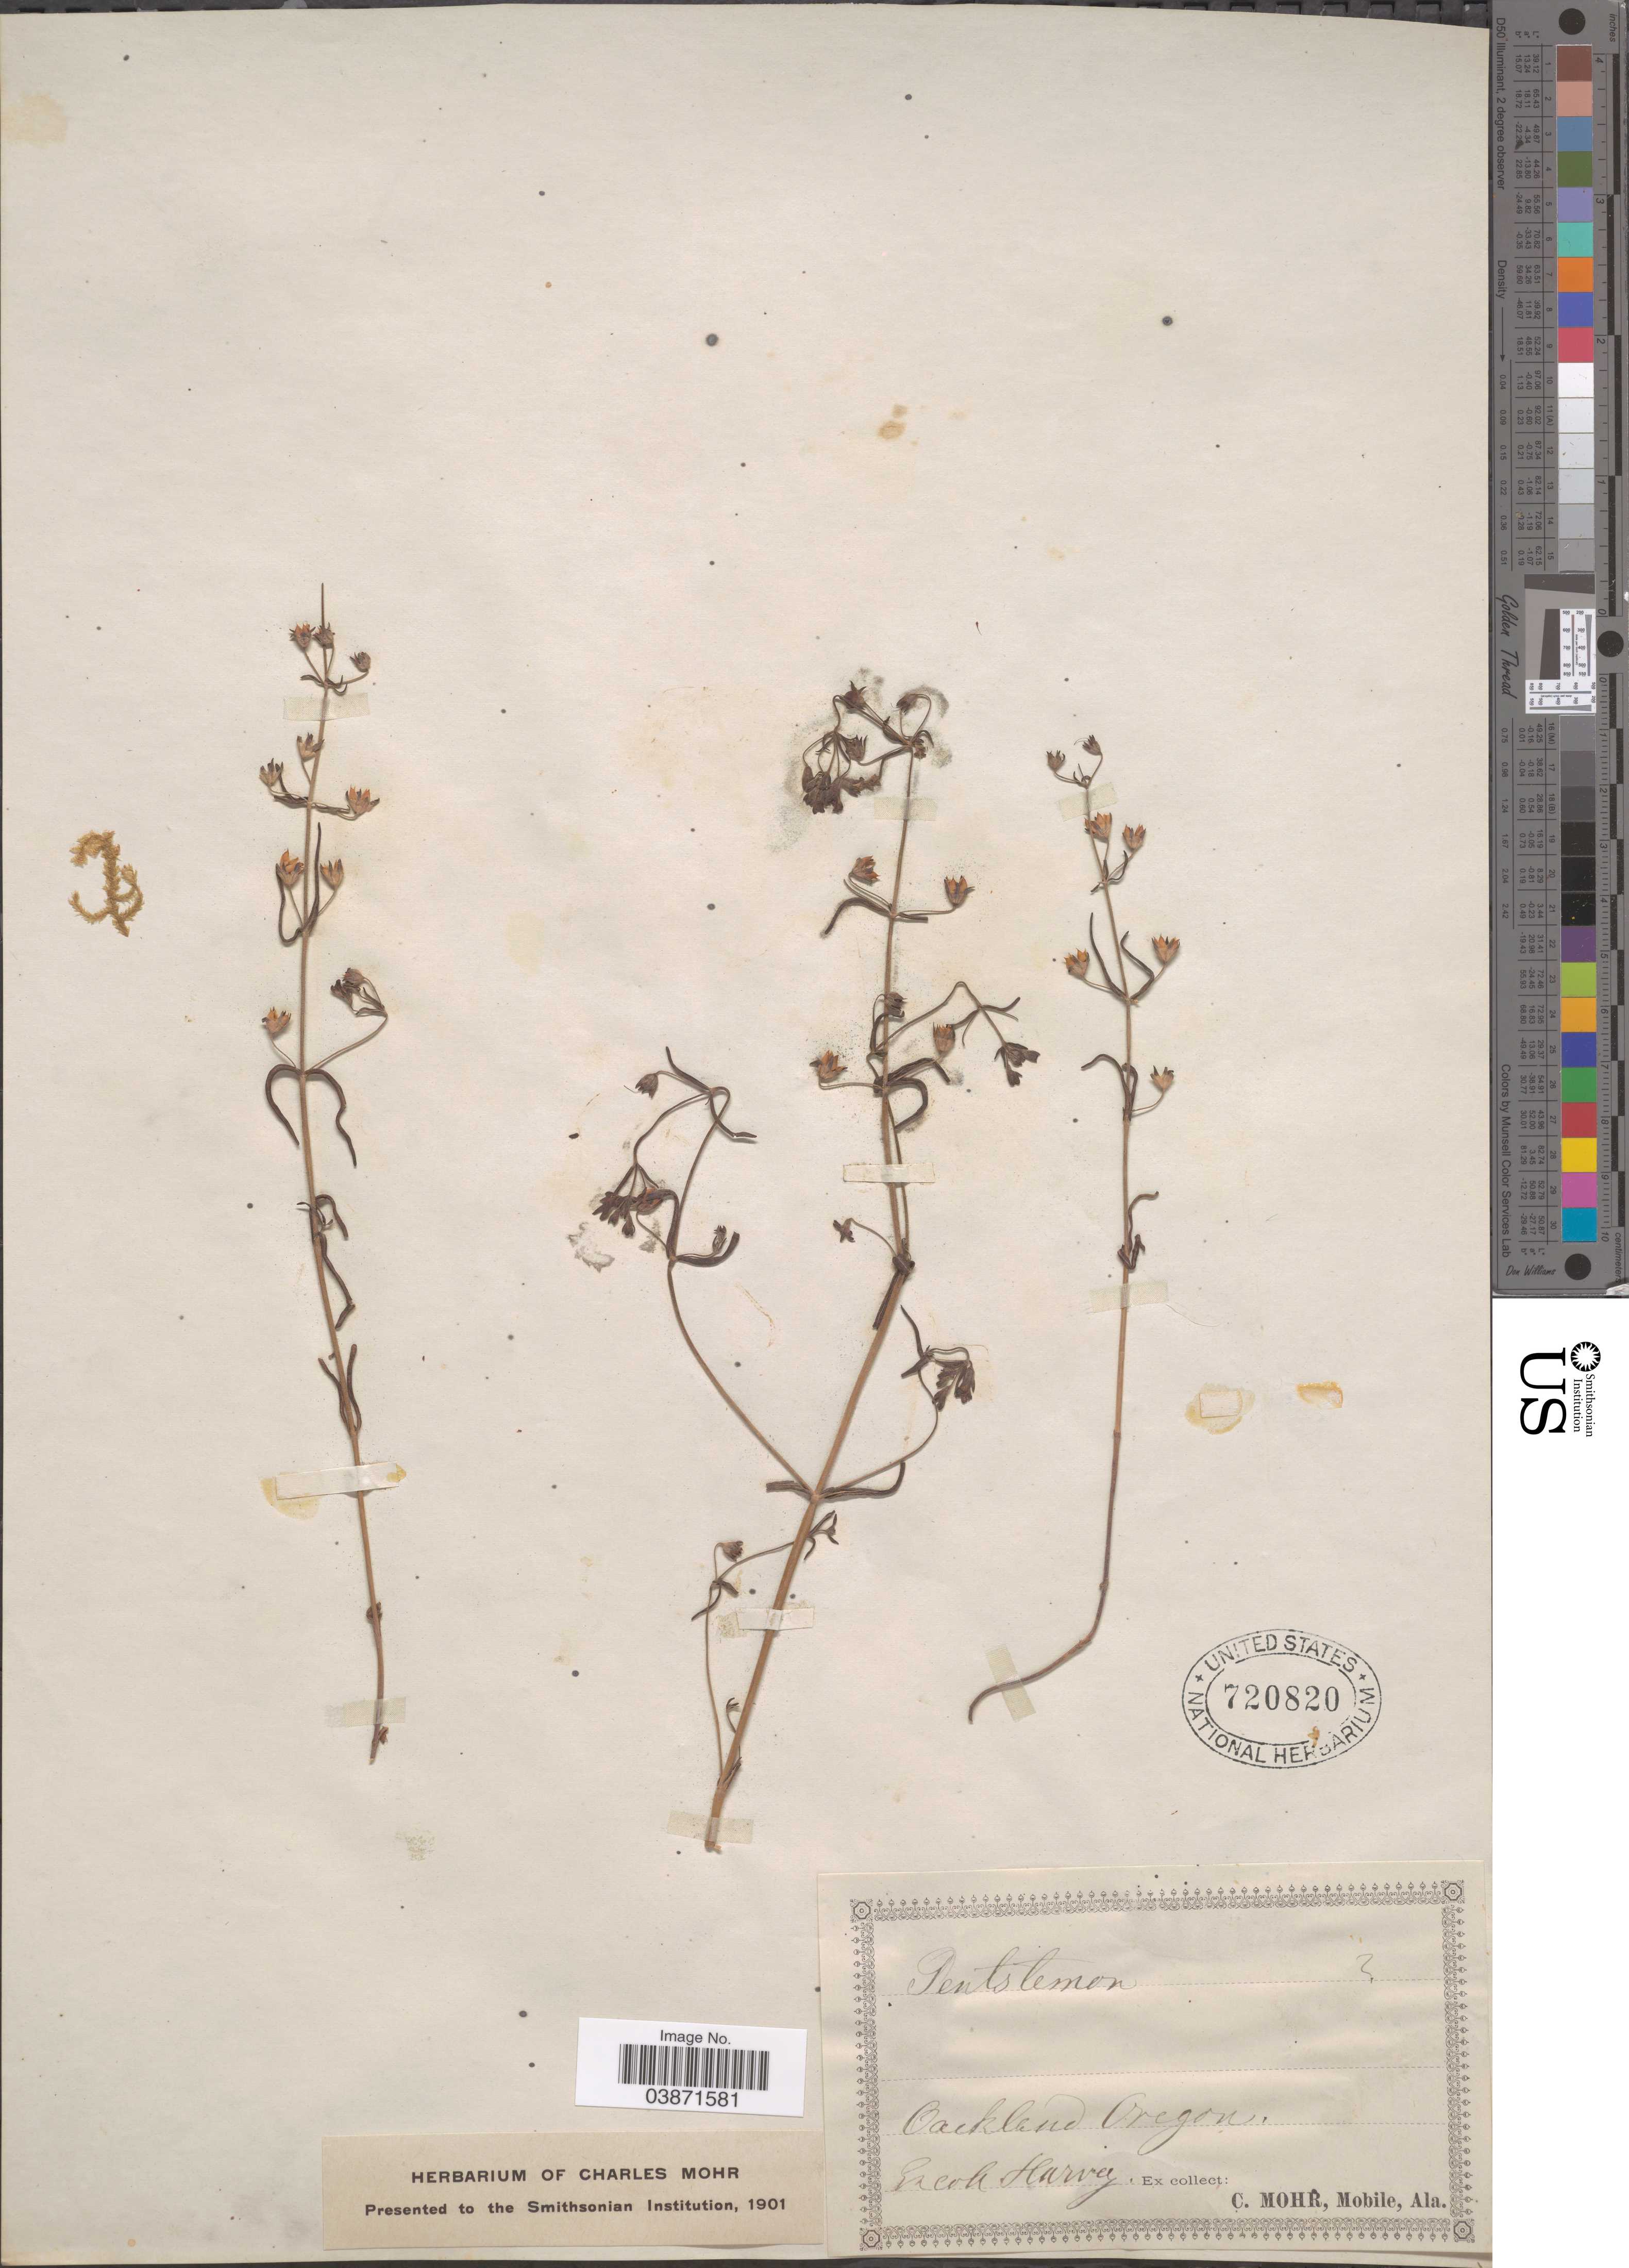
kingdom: Plantae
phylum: Tracheophyta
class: Magnoliopsida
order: Lamiales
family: Plantaginaceae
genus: Collinsia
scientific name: Collinsia sp.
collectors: -. Harvey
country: United States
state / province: Oregon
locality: Oakland Oregon.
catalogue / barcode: US 720820